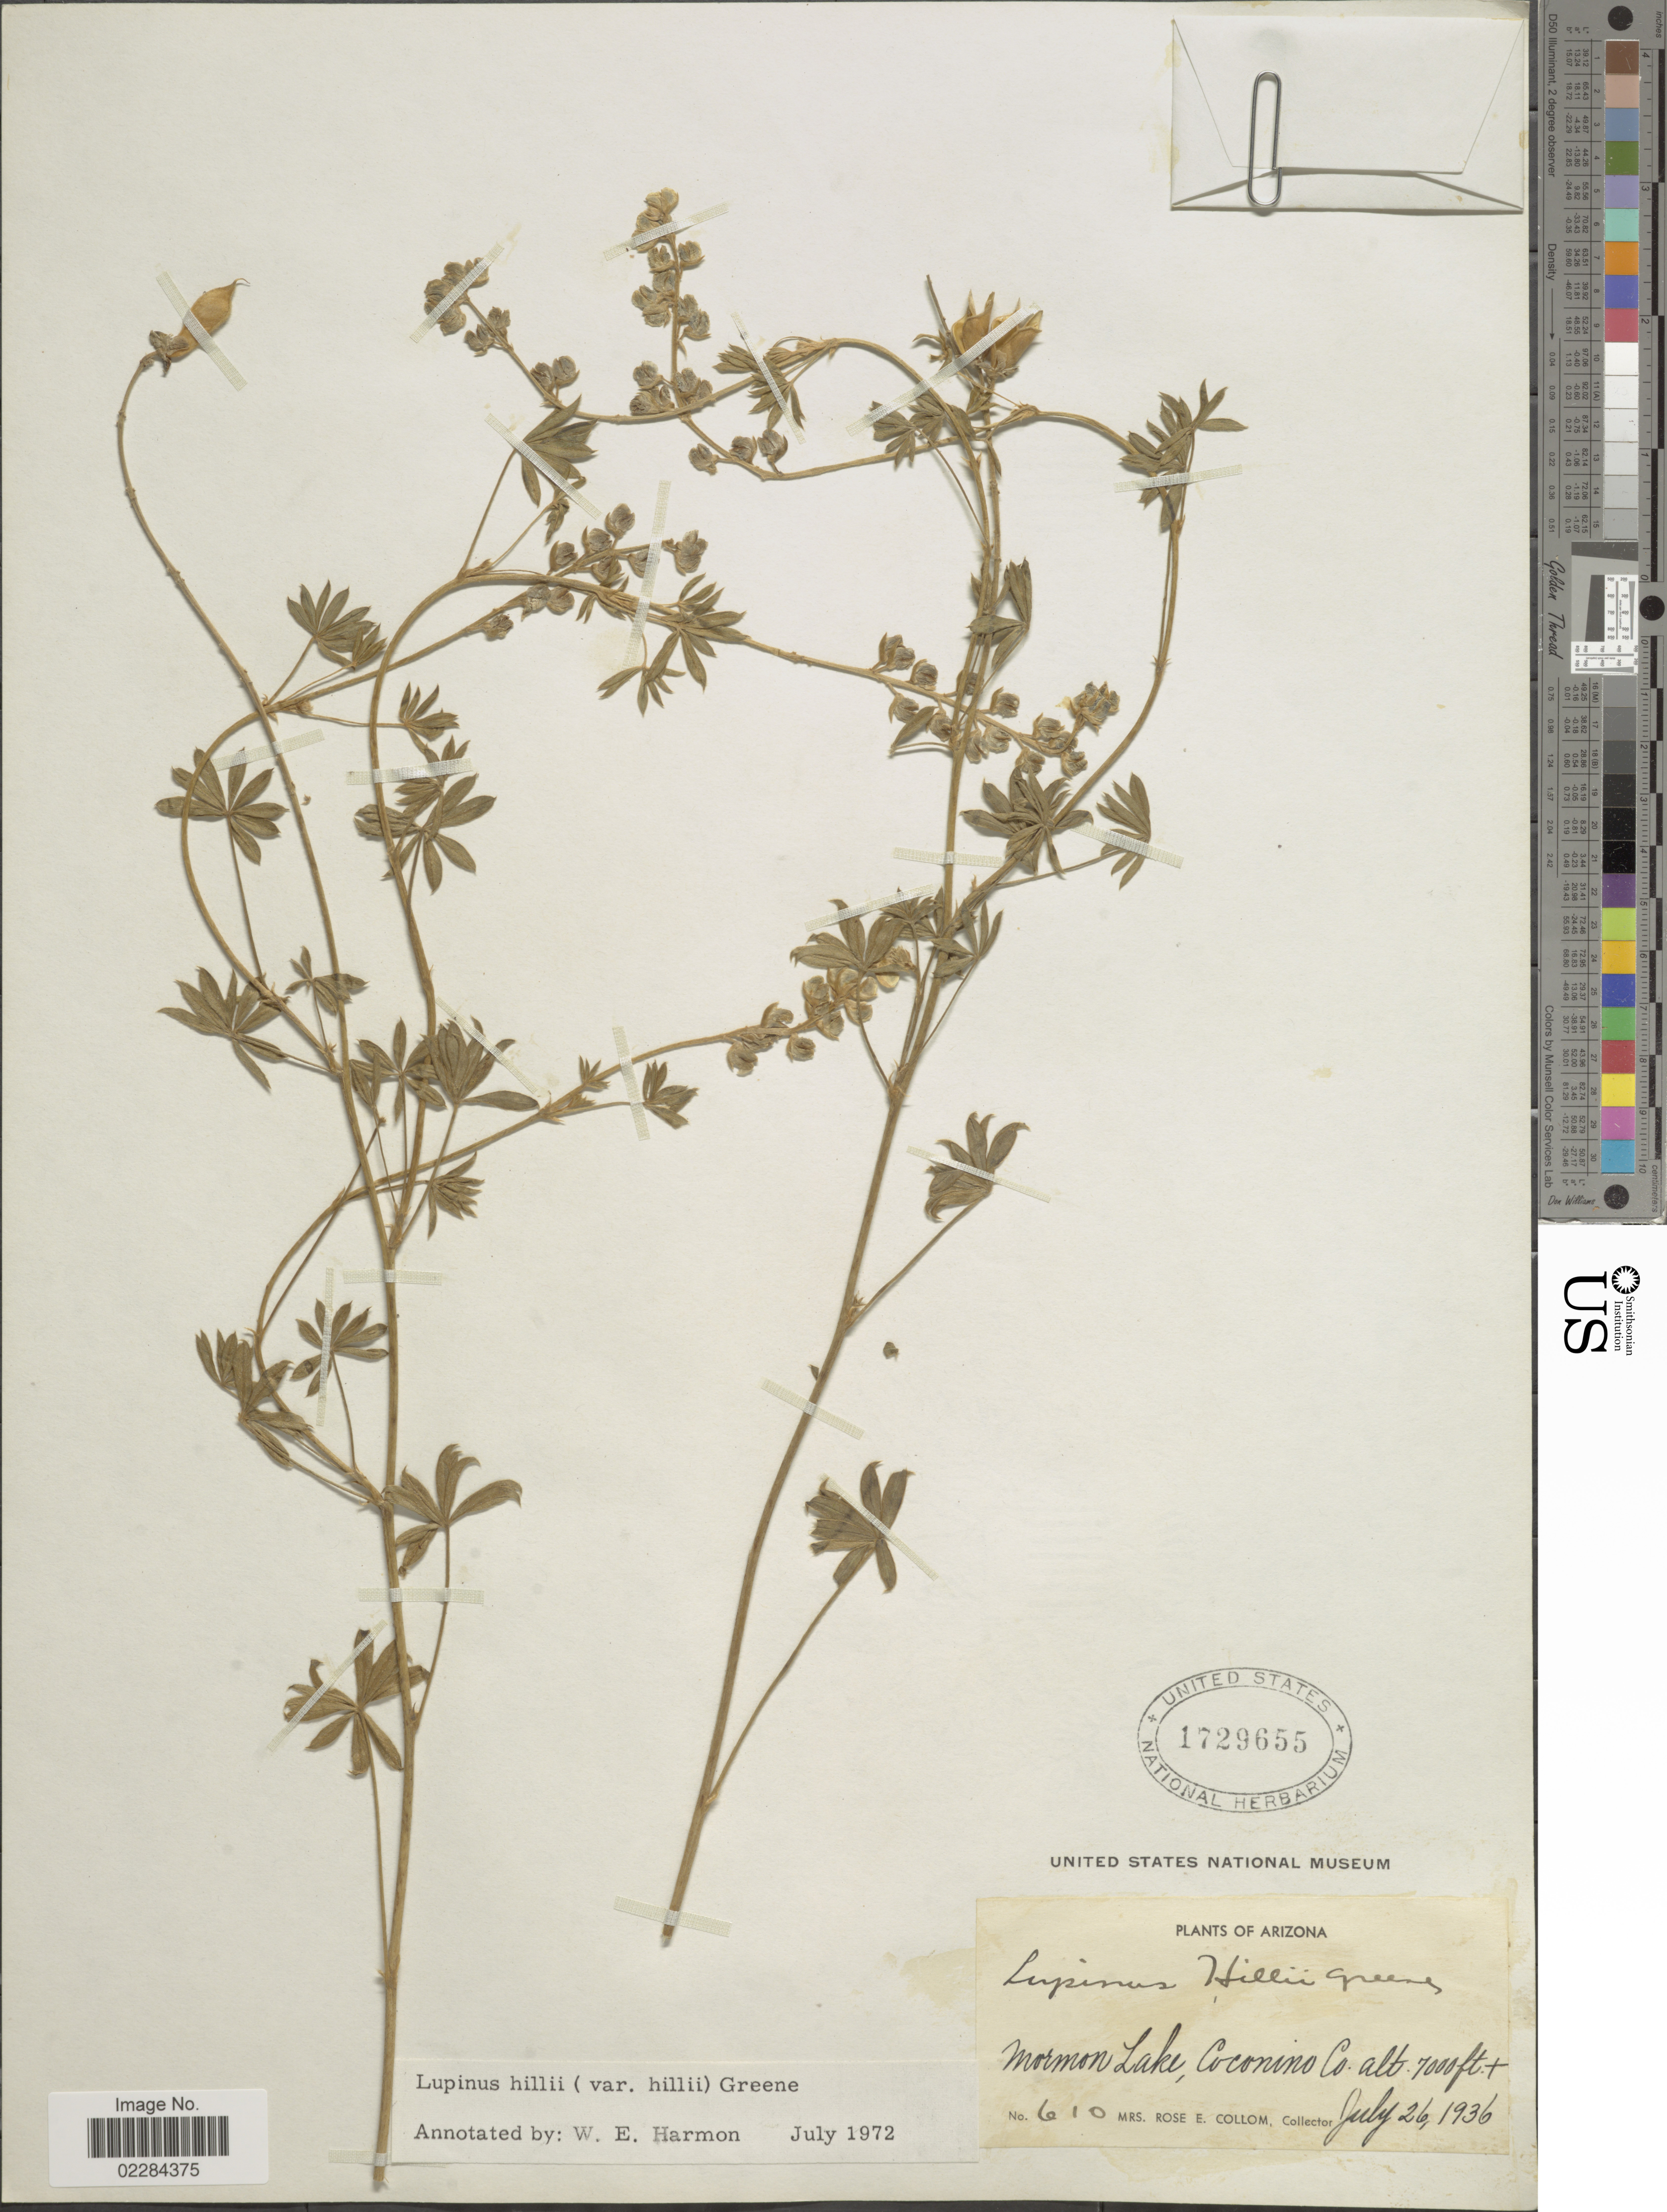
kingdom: Plantae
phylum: Tracheophyta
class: Magnoliopsida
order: Fabales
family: Fabaceae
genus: Lupinus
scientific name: Lupinus hillii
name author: Greene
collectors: R. E. Collom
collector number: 610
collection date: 1936-07-26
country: United States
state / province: Arizona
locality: Mormon Lake, Coconino Co.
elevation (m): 2134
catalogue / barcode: US 1729655